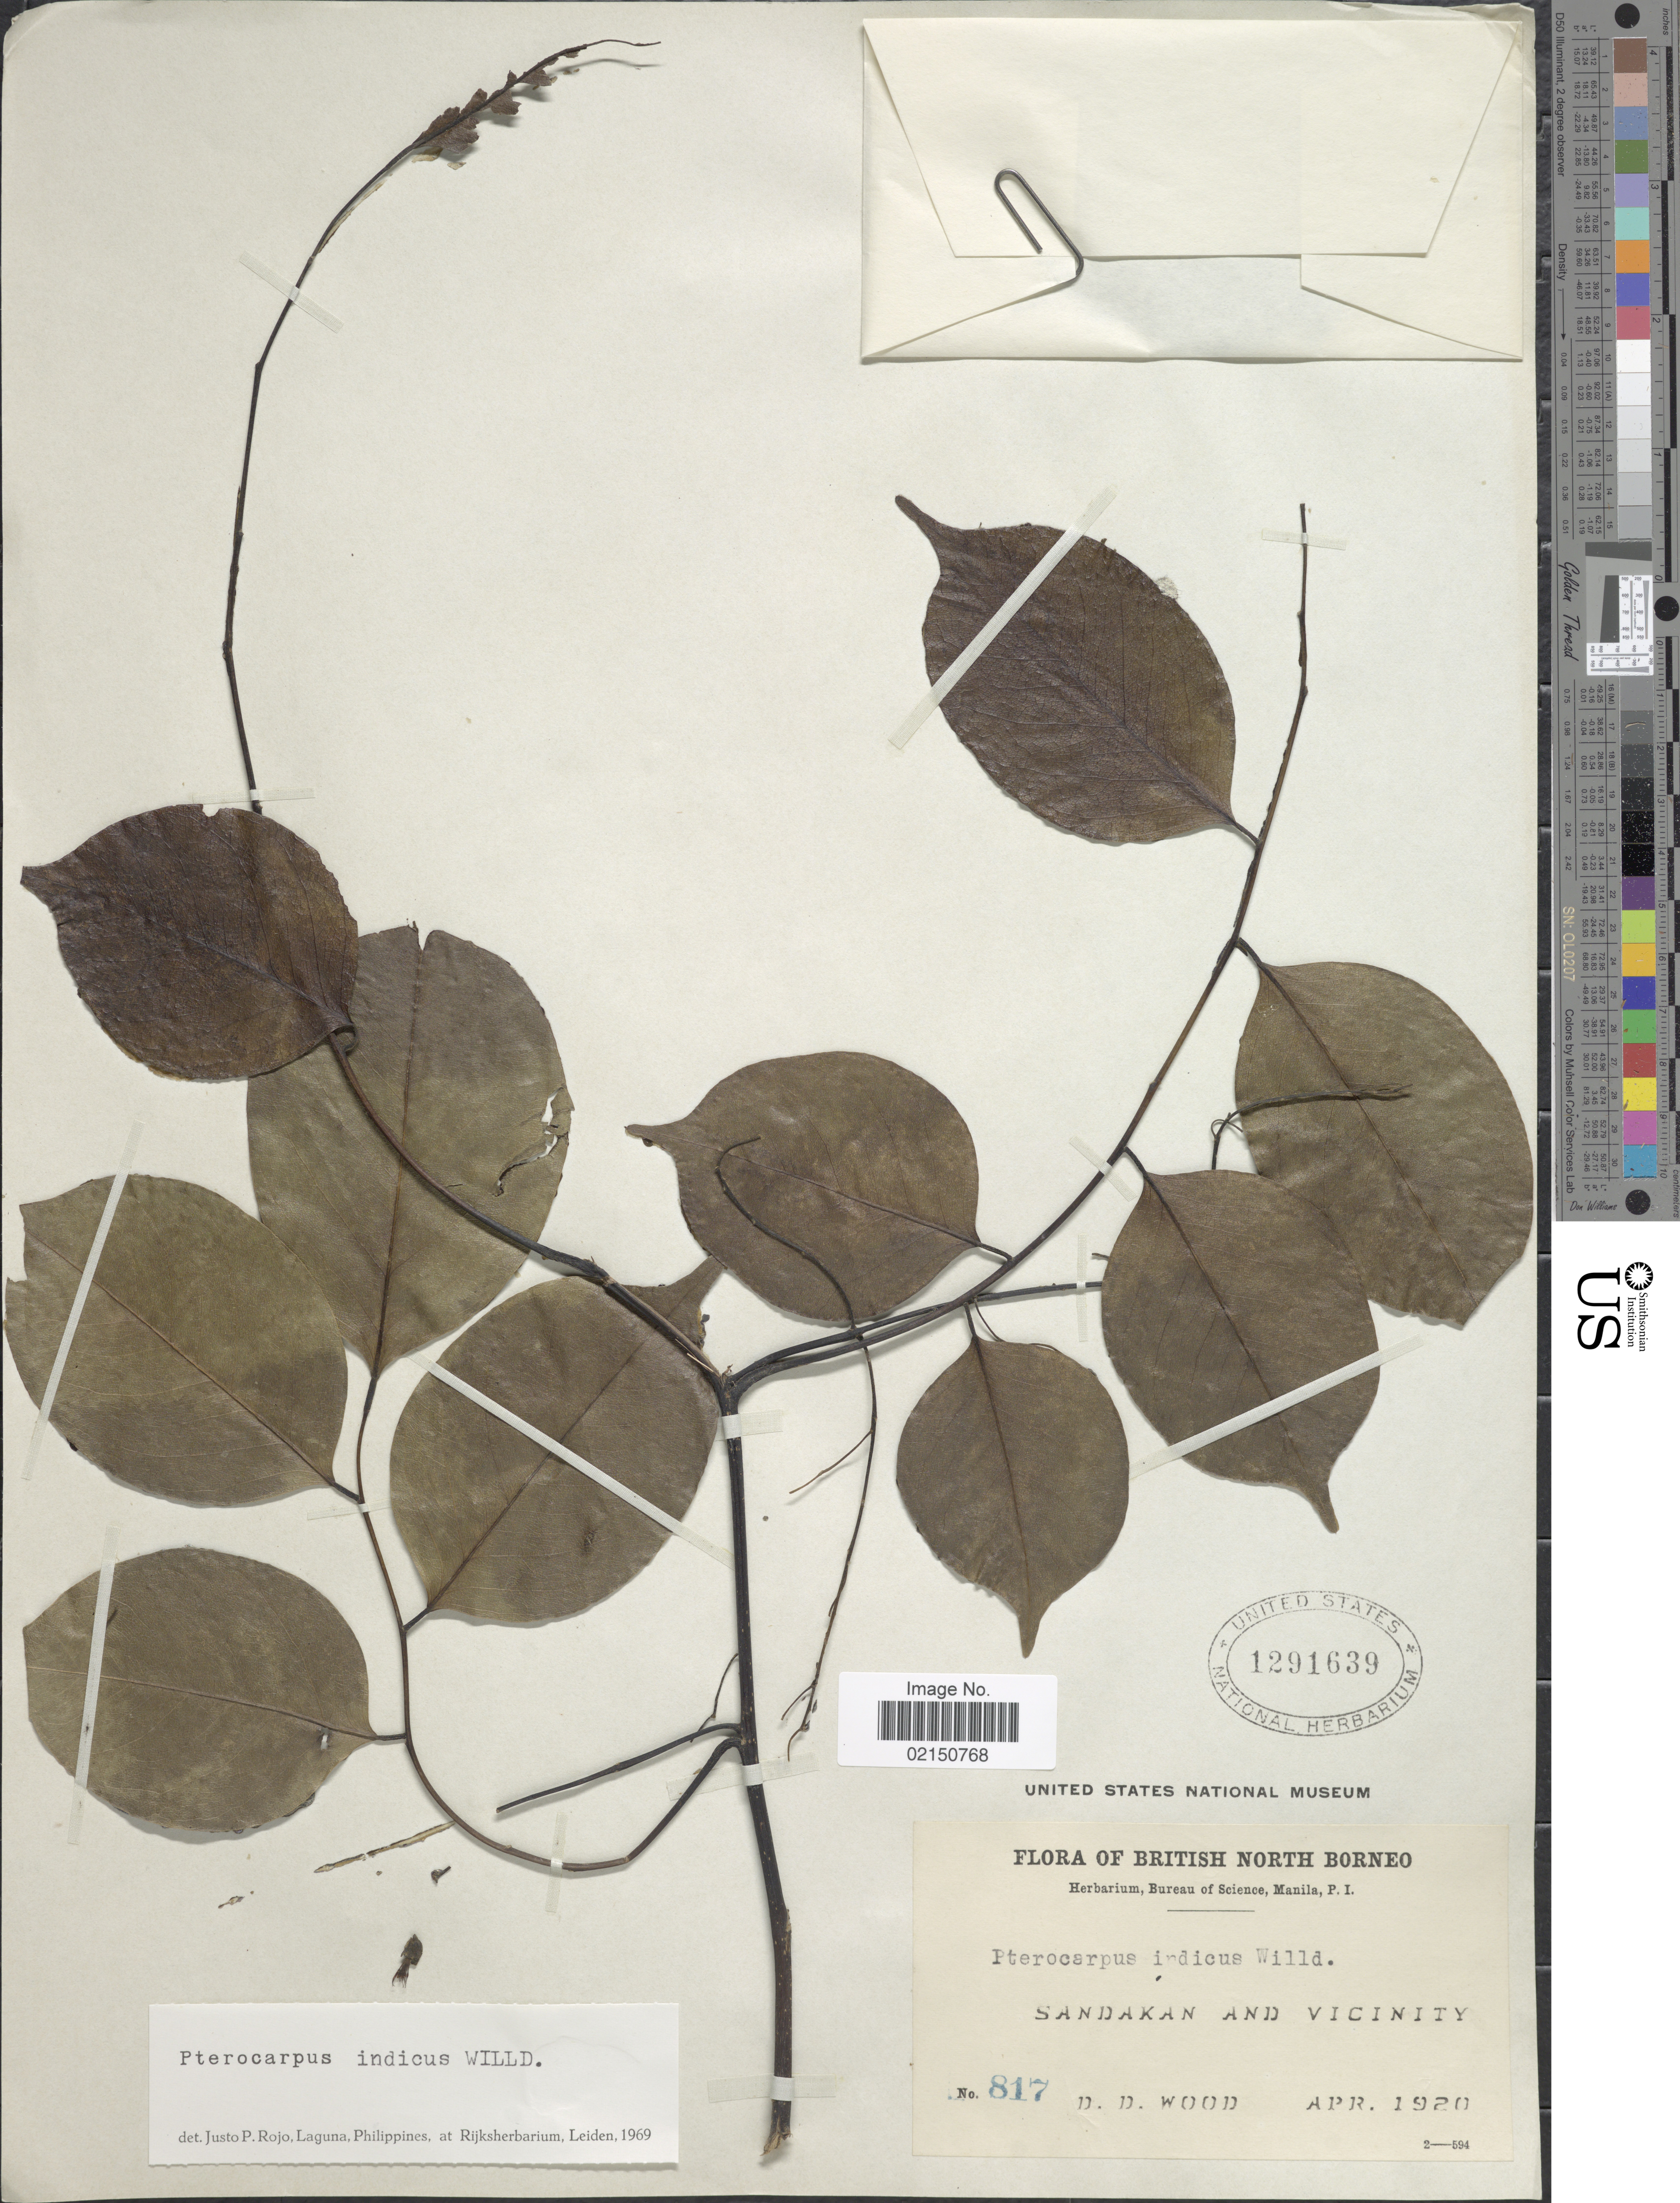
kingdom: Plantae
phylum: Tracheophyta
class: Magnoliopsida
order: Fabales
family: Fabaceae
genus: Pterocarpus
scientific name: Pterocarpus indicus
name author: Willd.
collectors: D. Wood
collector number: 817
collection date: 1920-04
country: Malaysia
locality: British North Borneo. Sandakan and vicinity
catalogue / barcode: US 1291639